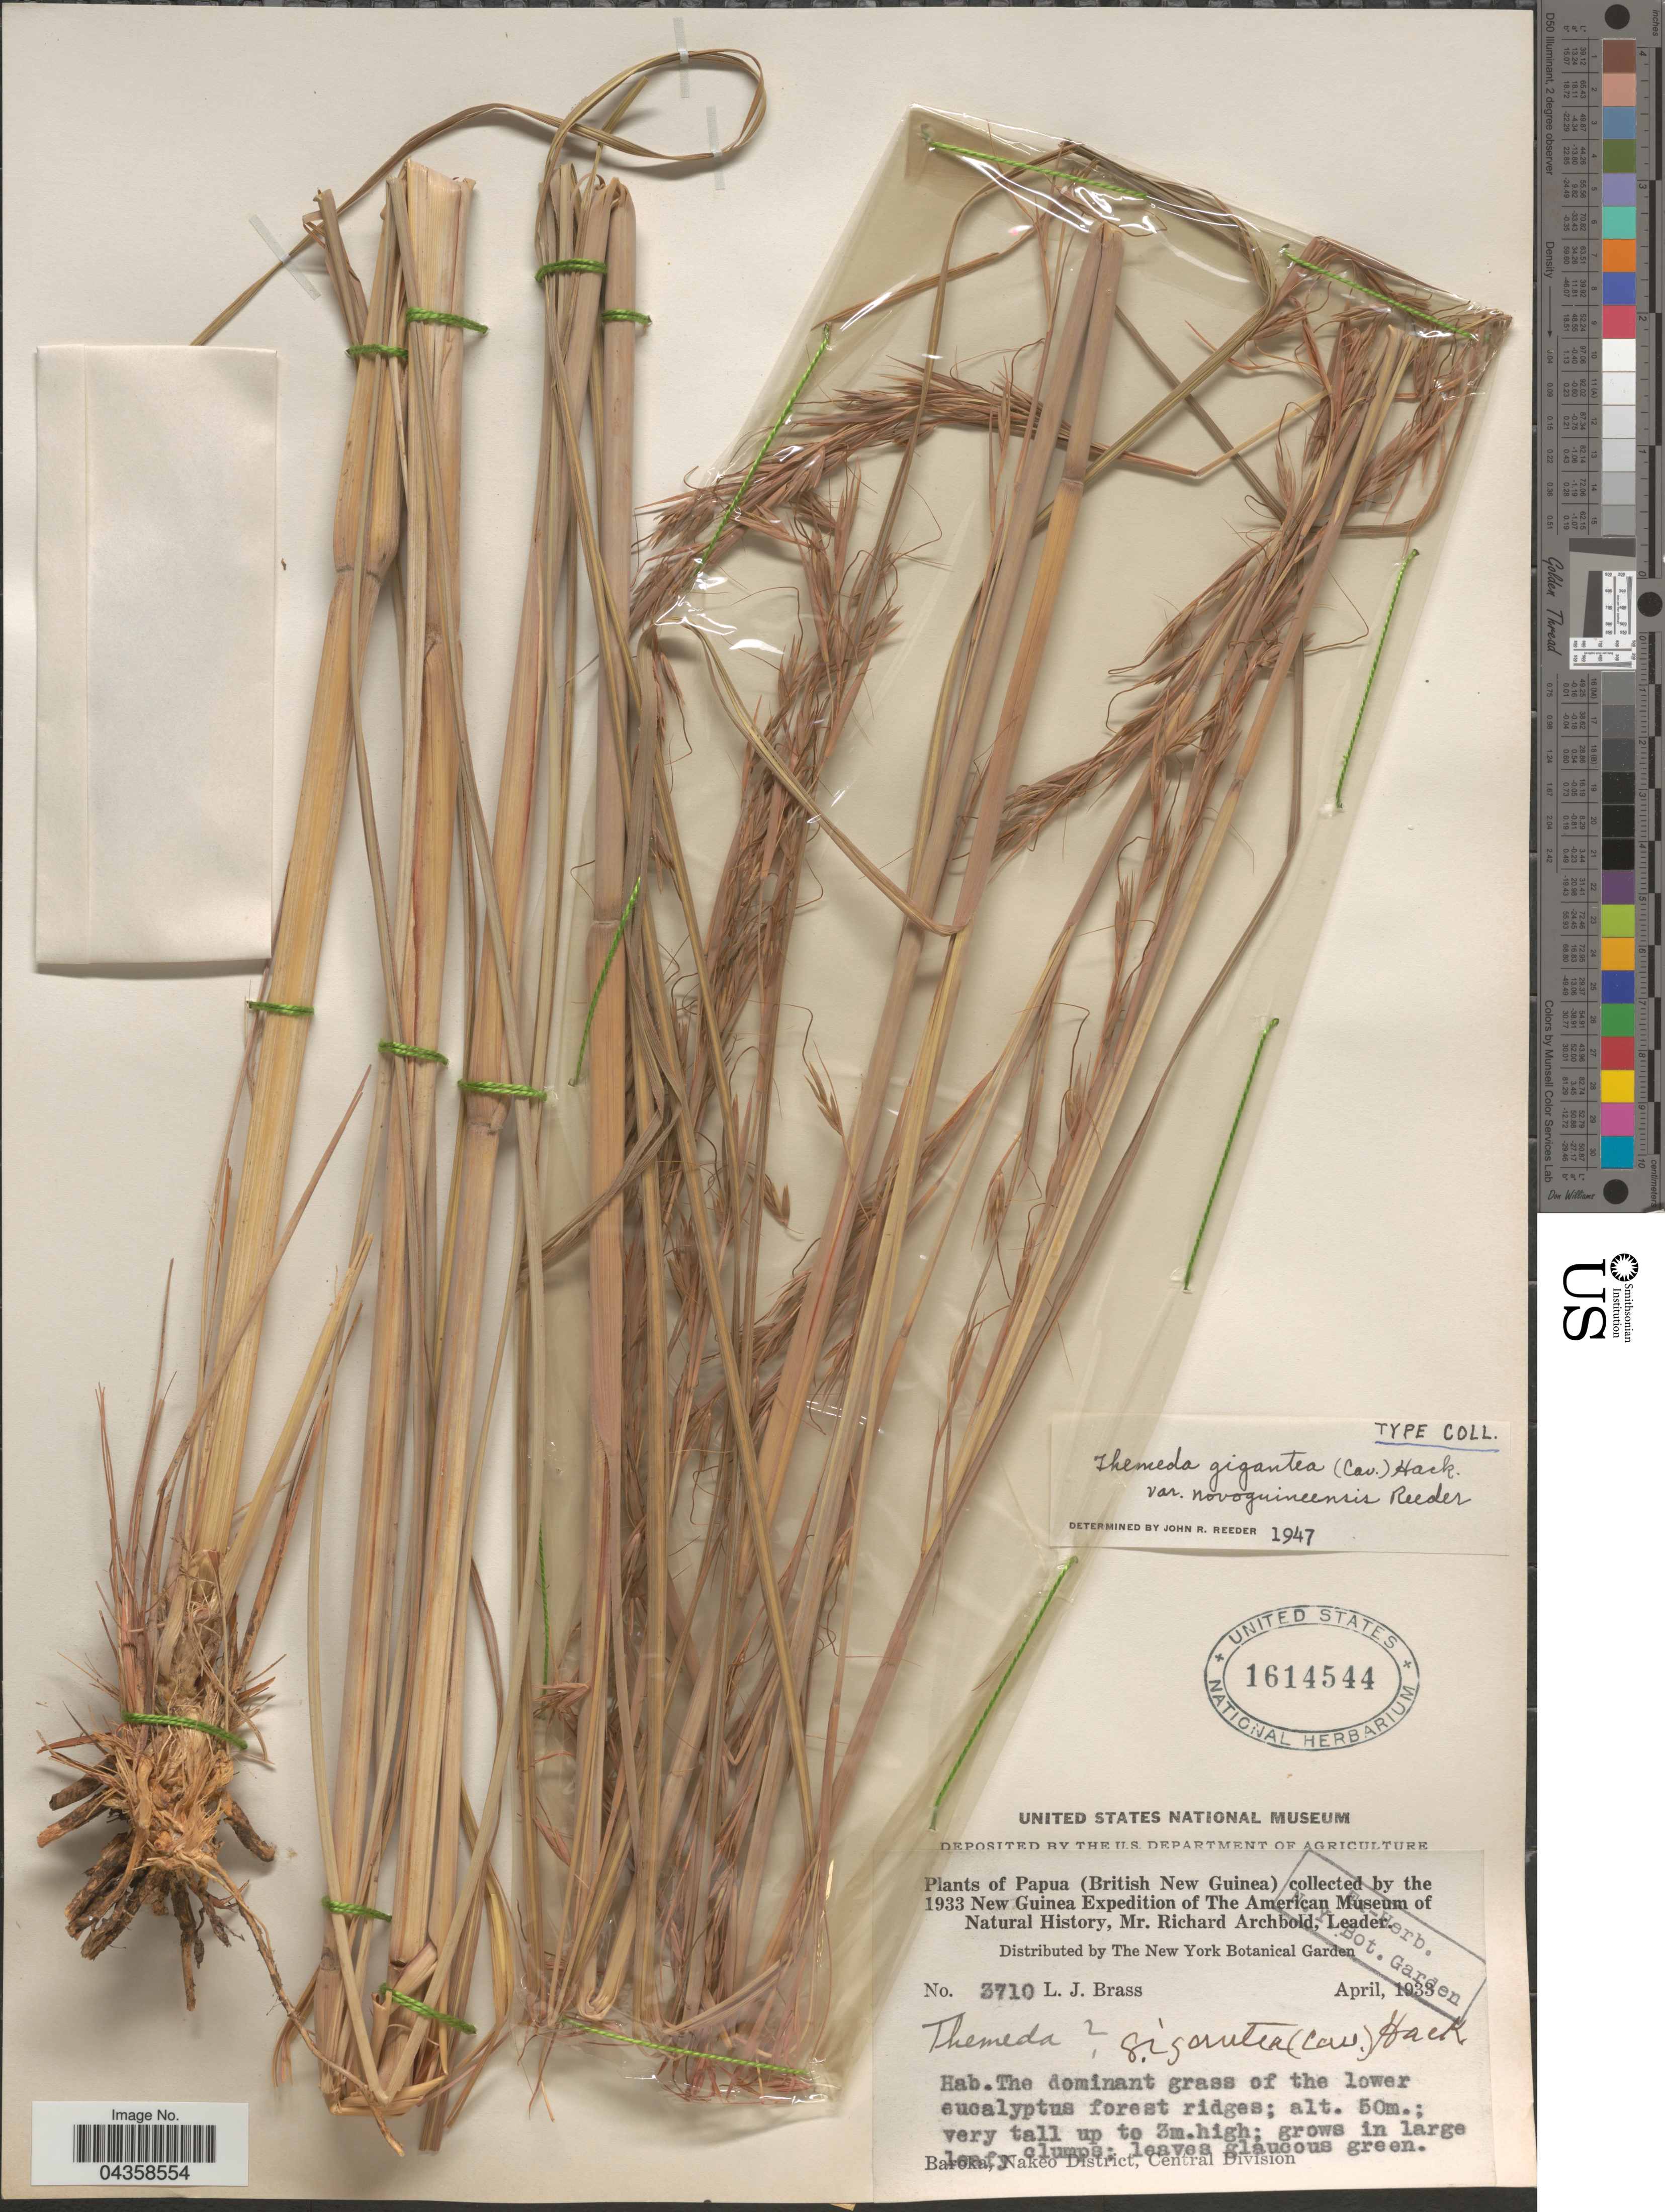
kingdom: Plantae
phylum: Tracheophyta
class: Liliopsida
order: Poales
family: Poaceae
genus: Themeda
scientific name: Themeda novoguineensis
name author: (Reeder) Jansen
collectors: L. J. Brass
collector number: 3710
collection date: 1933-04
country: Papua New Guinea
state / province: Central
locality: Papua (British New Guinea). 1933 New Guinea Expedition of The American Museum of Natural History. Baroka, Nakeo District, Central Division.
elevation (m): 50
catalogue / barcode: US 1614544